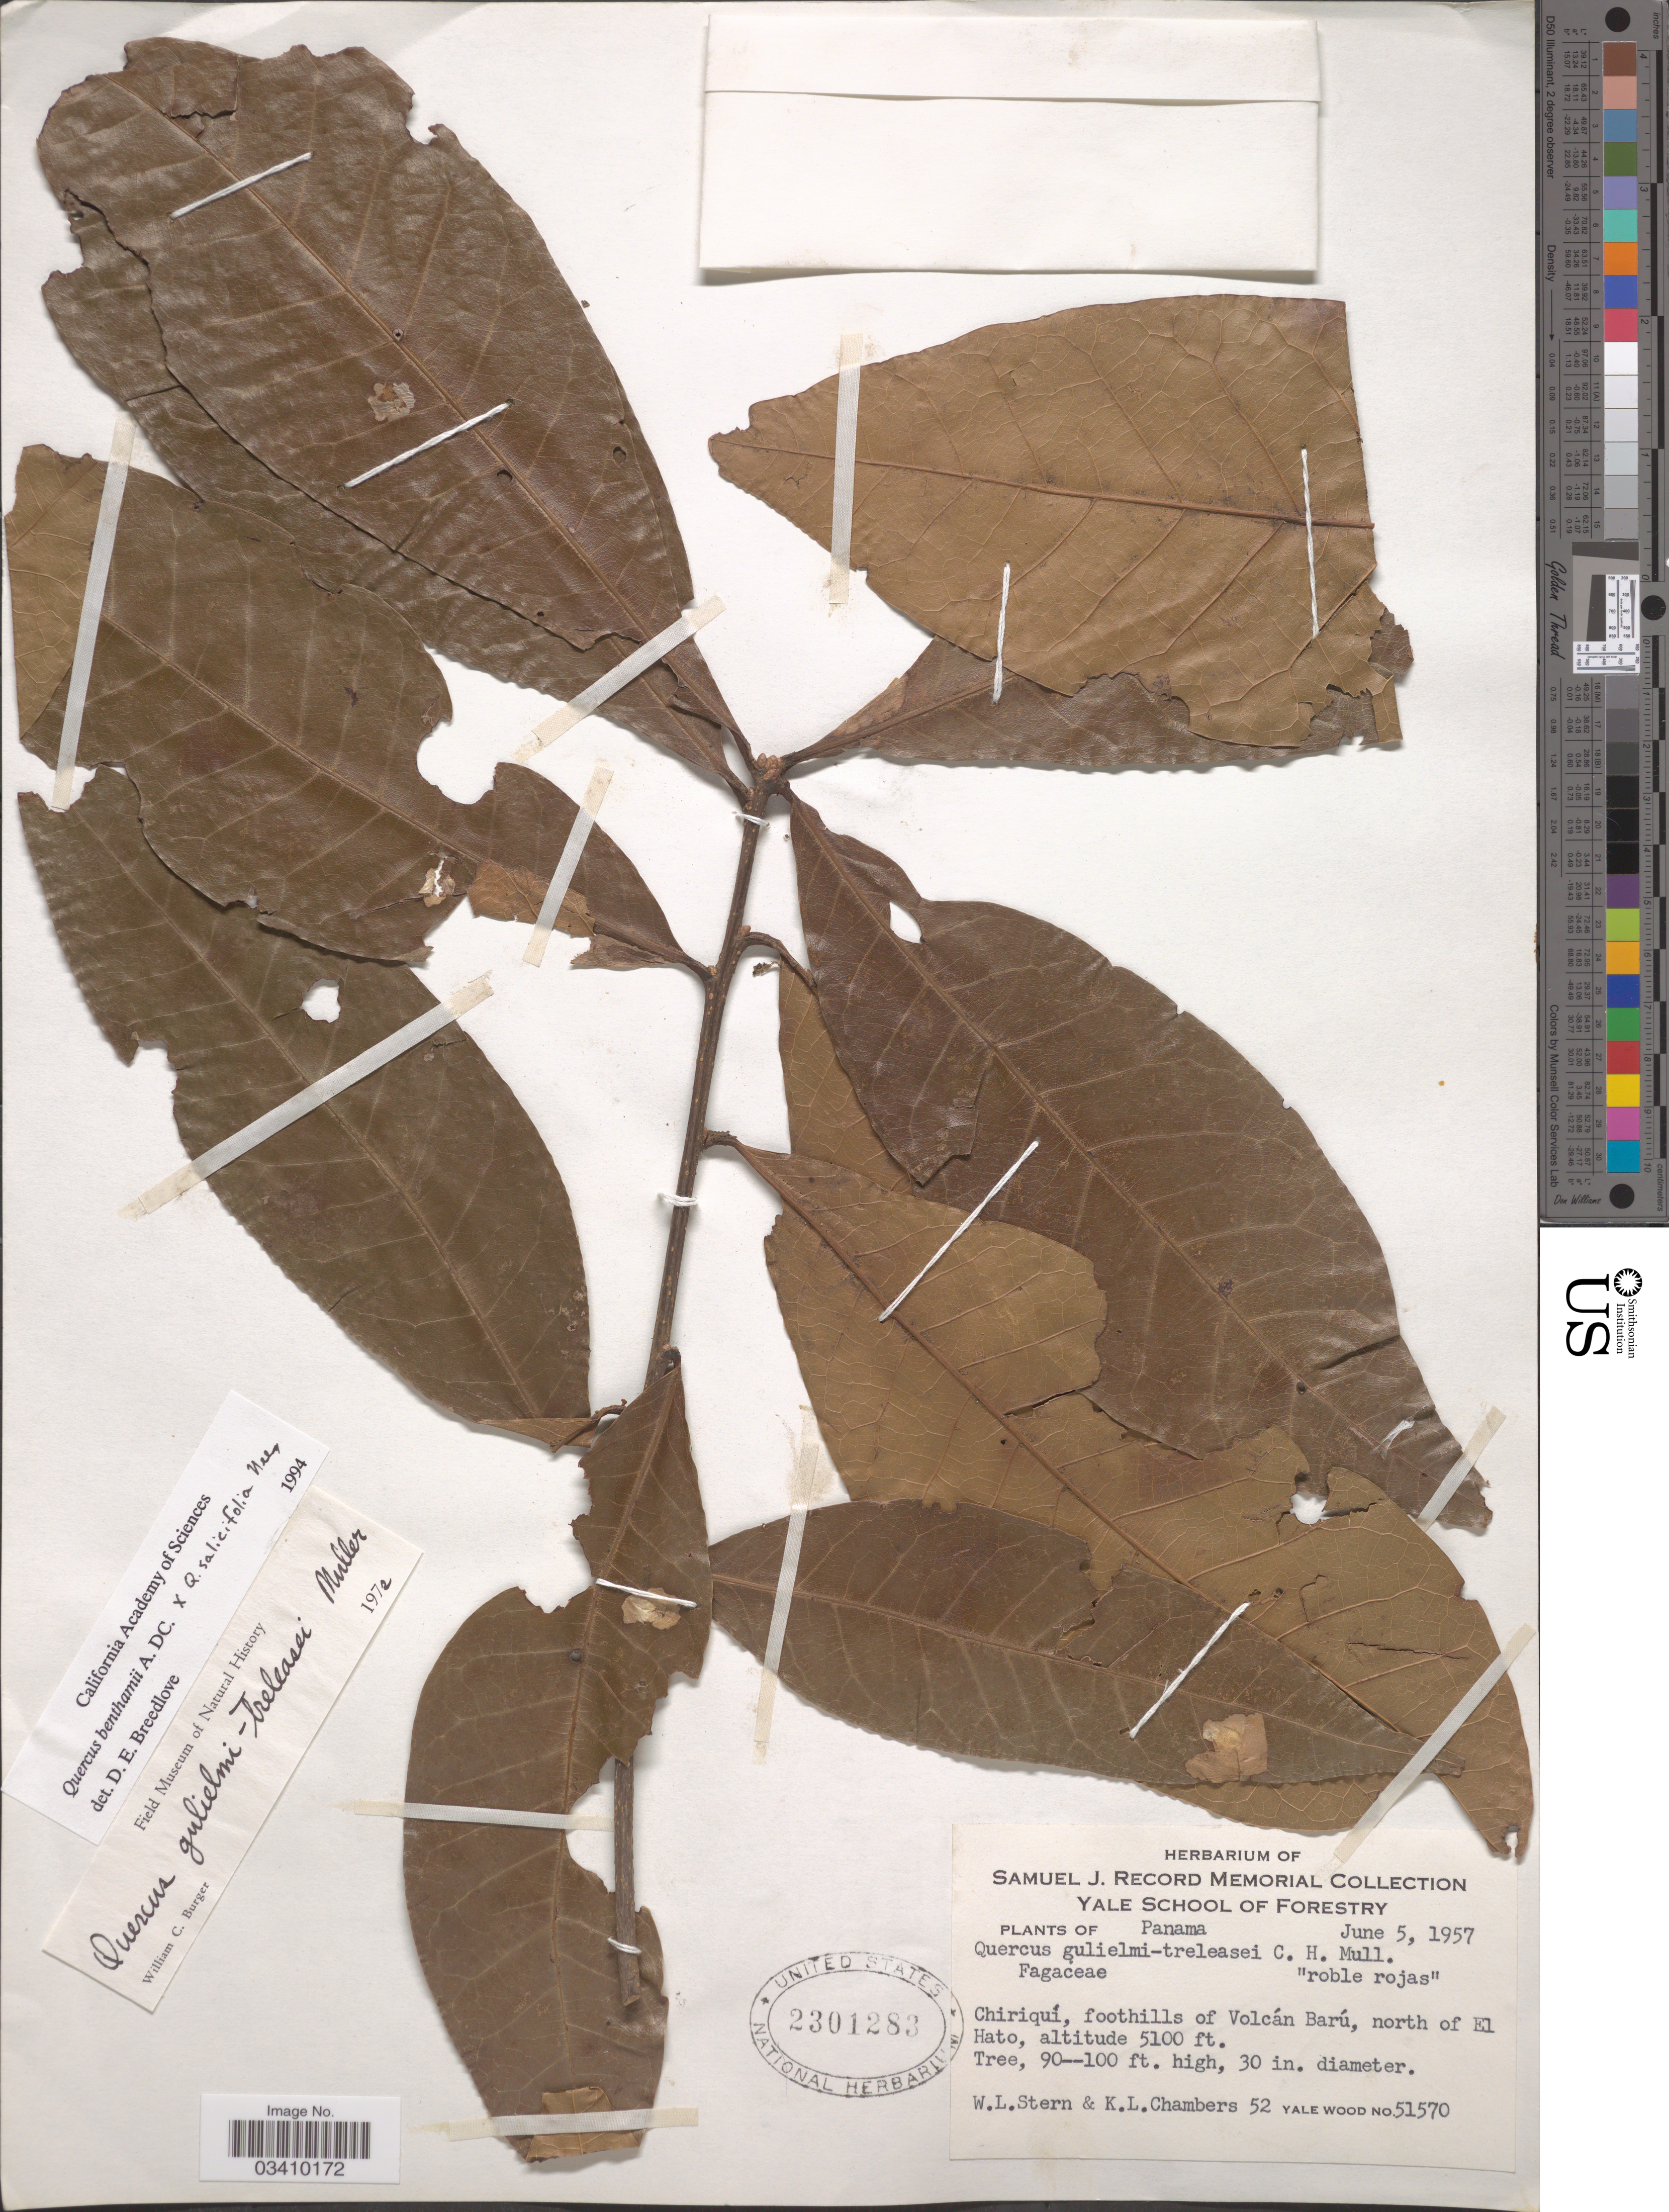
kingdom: Plantae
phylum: Tracheophyta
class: Magnoliopsida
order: Fagales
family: Fagaceae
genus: Quercus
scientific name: Quercus benthamii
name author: A. DC.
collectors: W. L. Stern & K. Chambers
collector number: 52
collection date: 1957-06-05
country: Panama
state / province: Chiriqui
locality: Foothills of Volcán Barú, north of El Hato.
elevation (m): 1554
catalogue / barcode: US 2301283